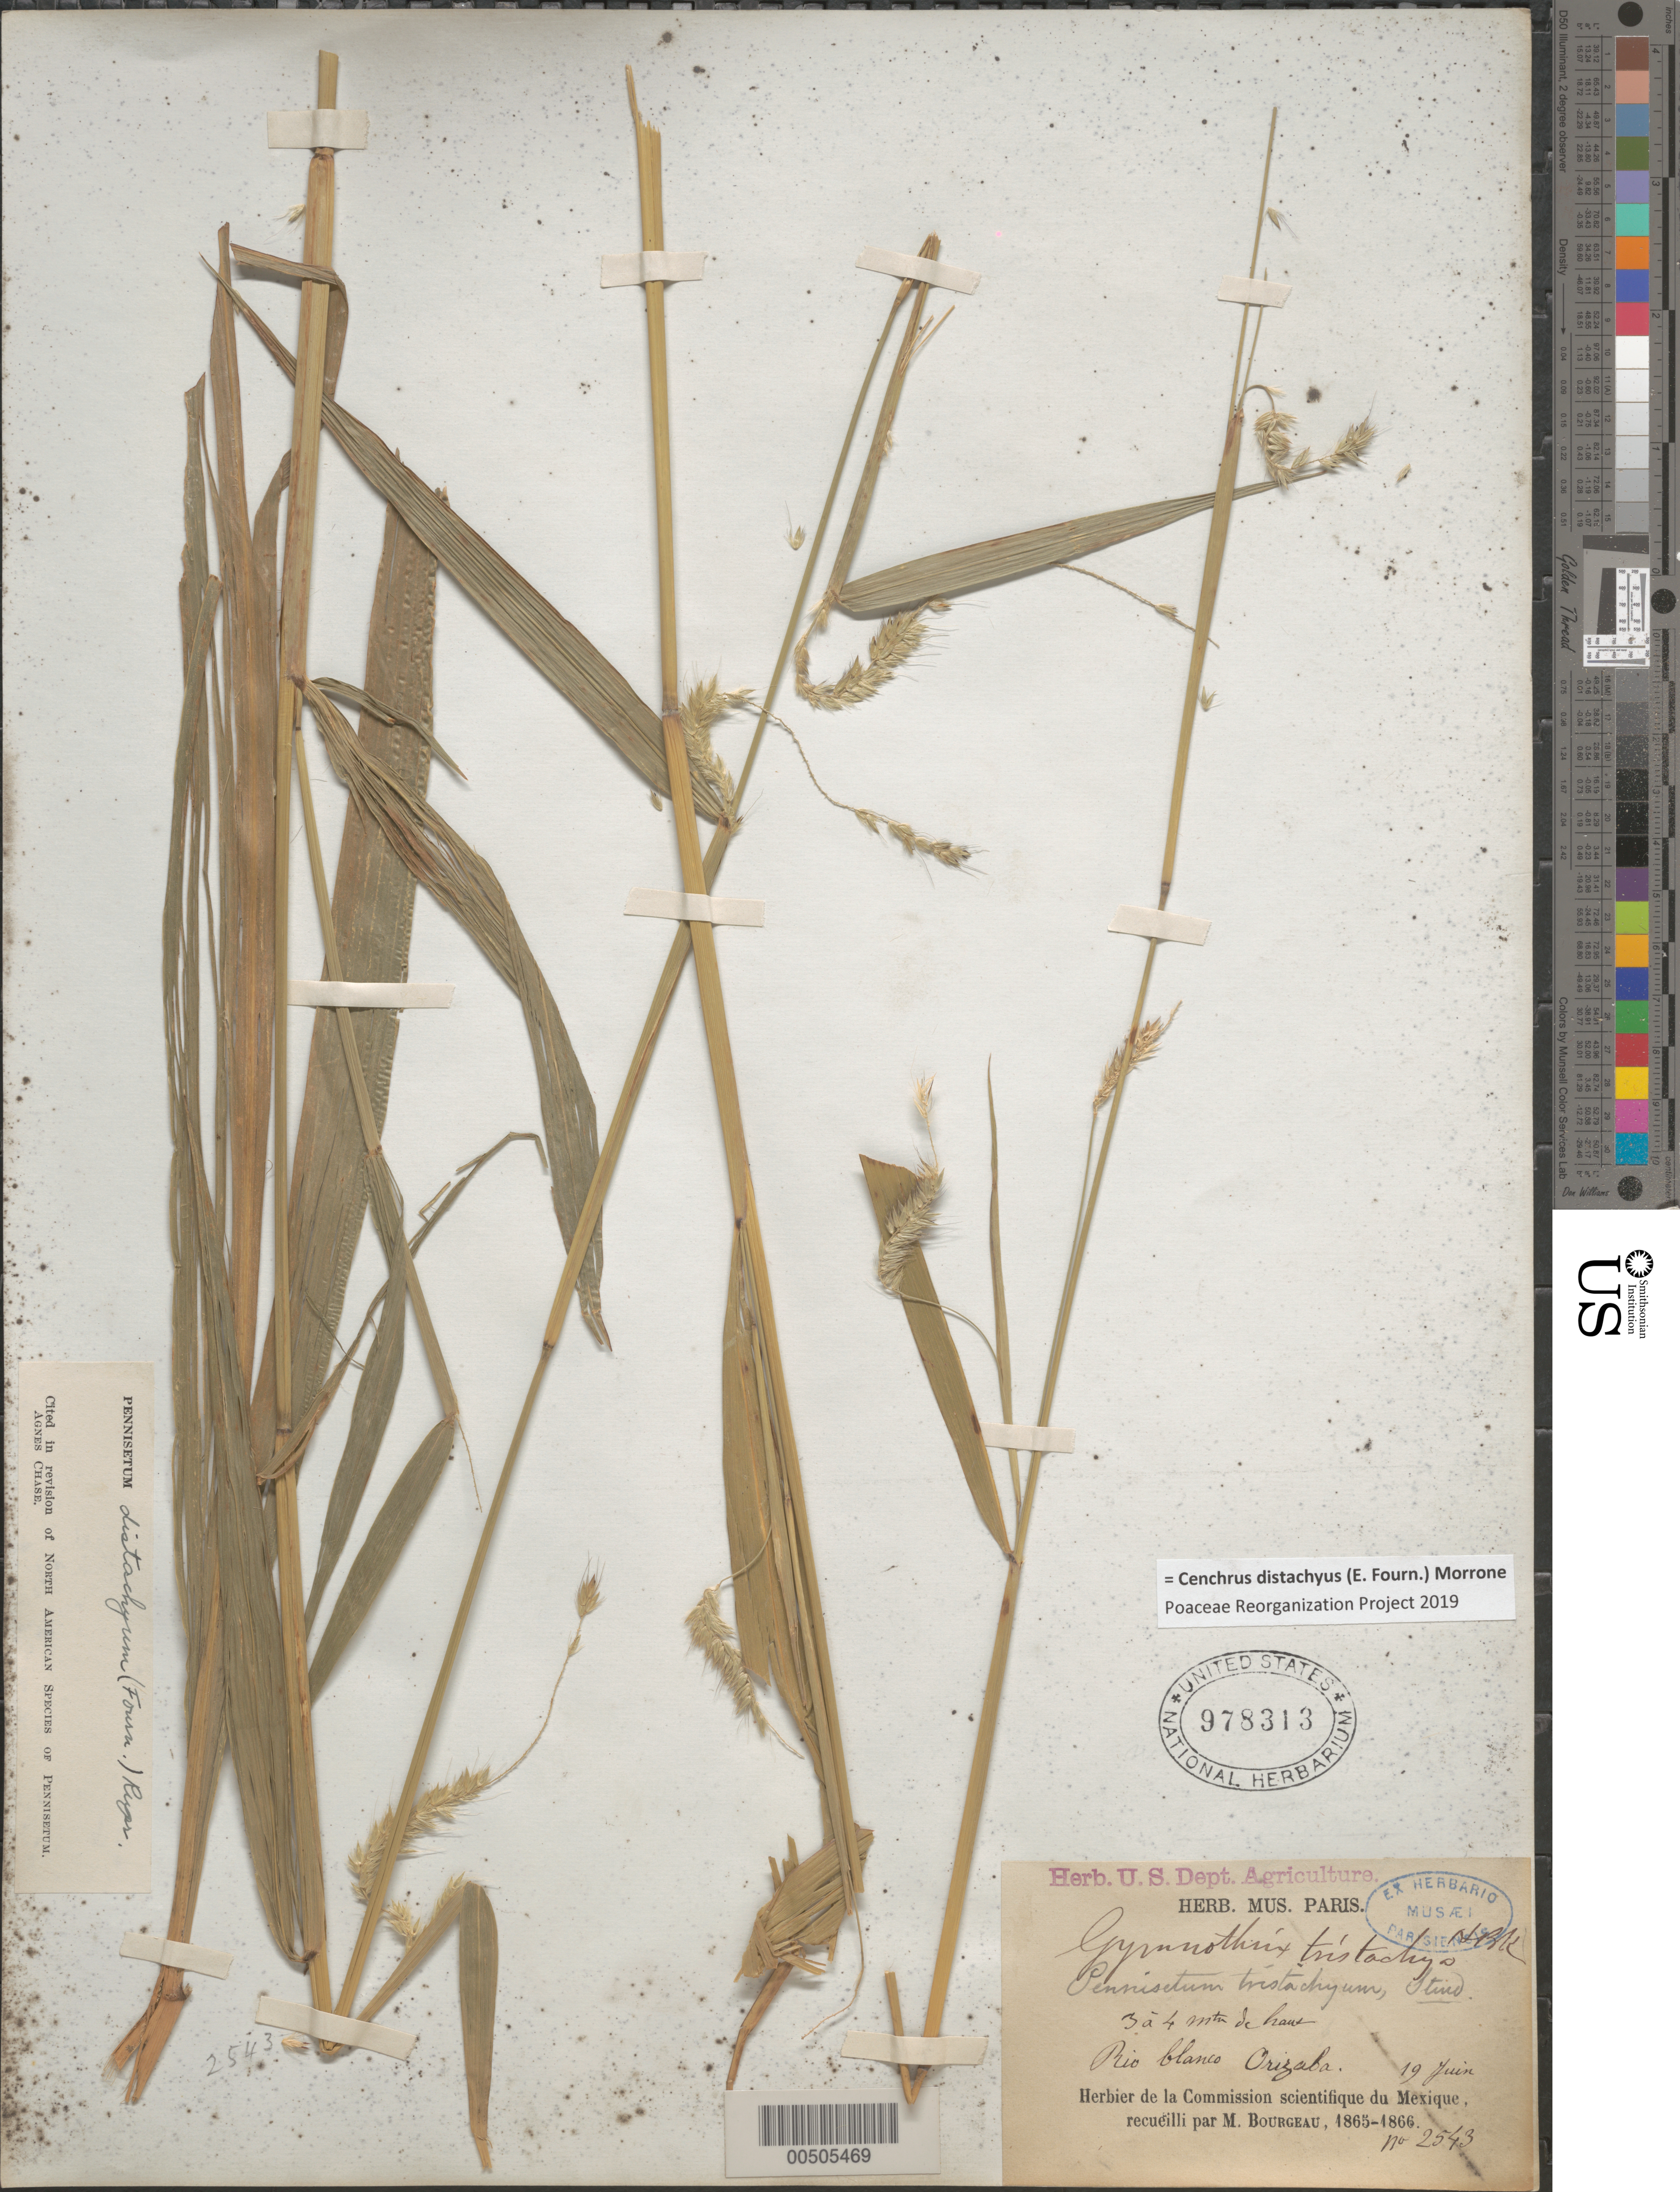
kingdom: Plantae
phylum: Tracheophyta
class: Liliopsida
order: Poales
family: Poaceae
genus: Cenchrus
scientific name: Cenchrus distachyus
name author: (E. Fourn.) Morrone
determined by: Poaceae Reorganization Project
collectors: E. Bourgeau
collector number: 2543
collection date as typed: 19 Jun 1865 or 19 Jun 1866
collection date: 1865-06-19 or 1866-06-19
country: Mexico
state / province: Veracruz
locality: Orizaba, Rio Blanco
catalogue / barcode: US 978313